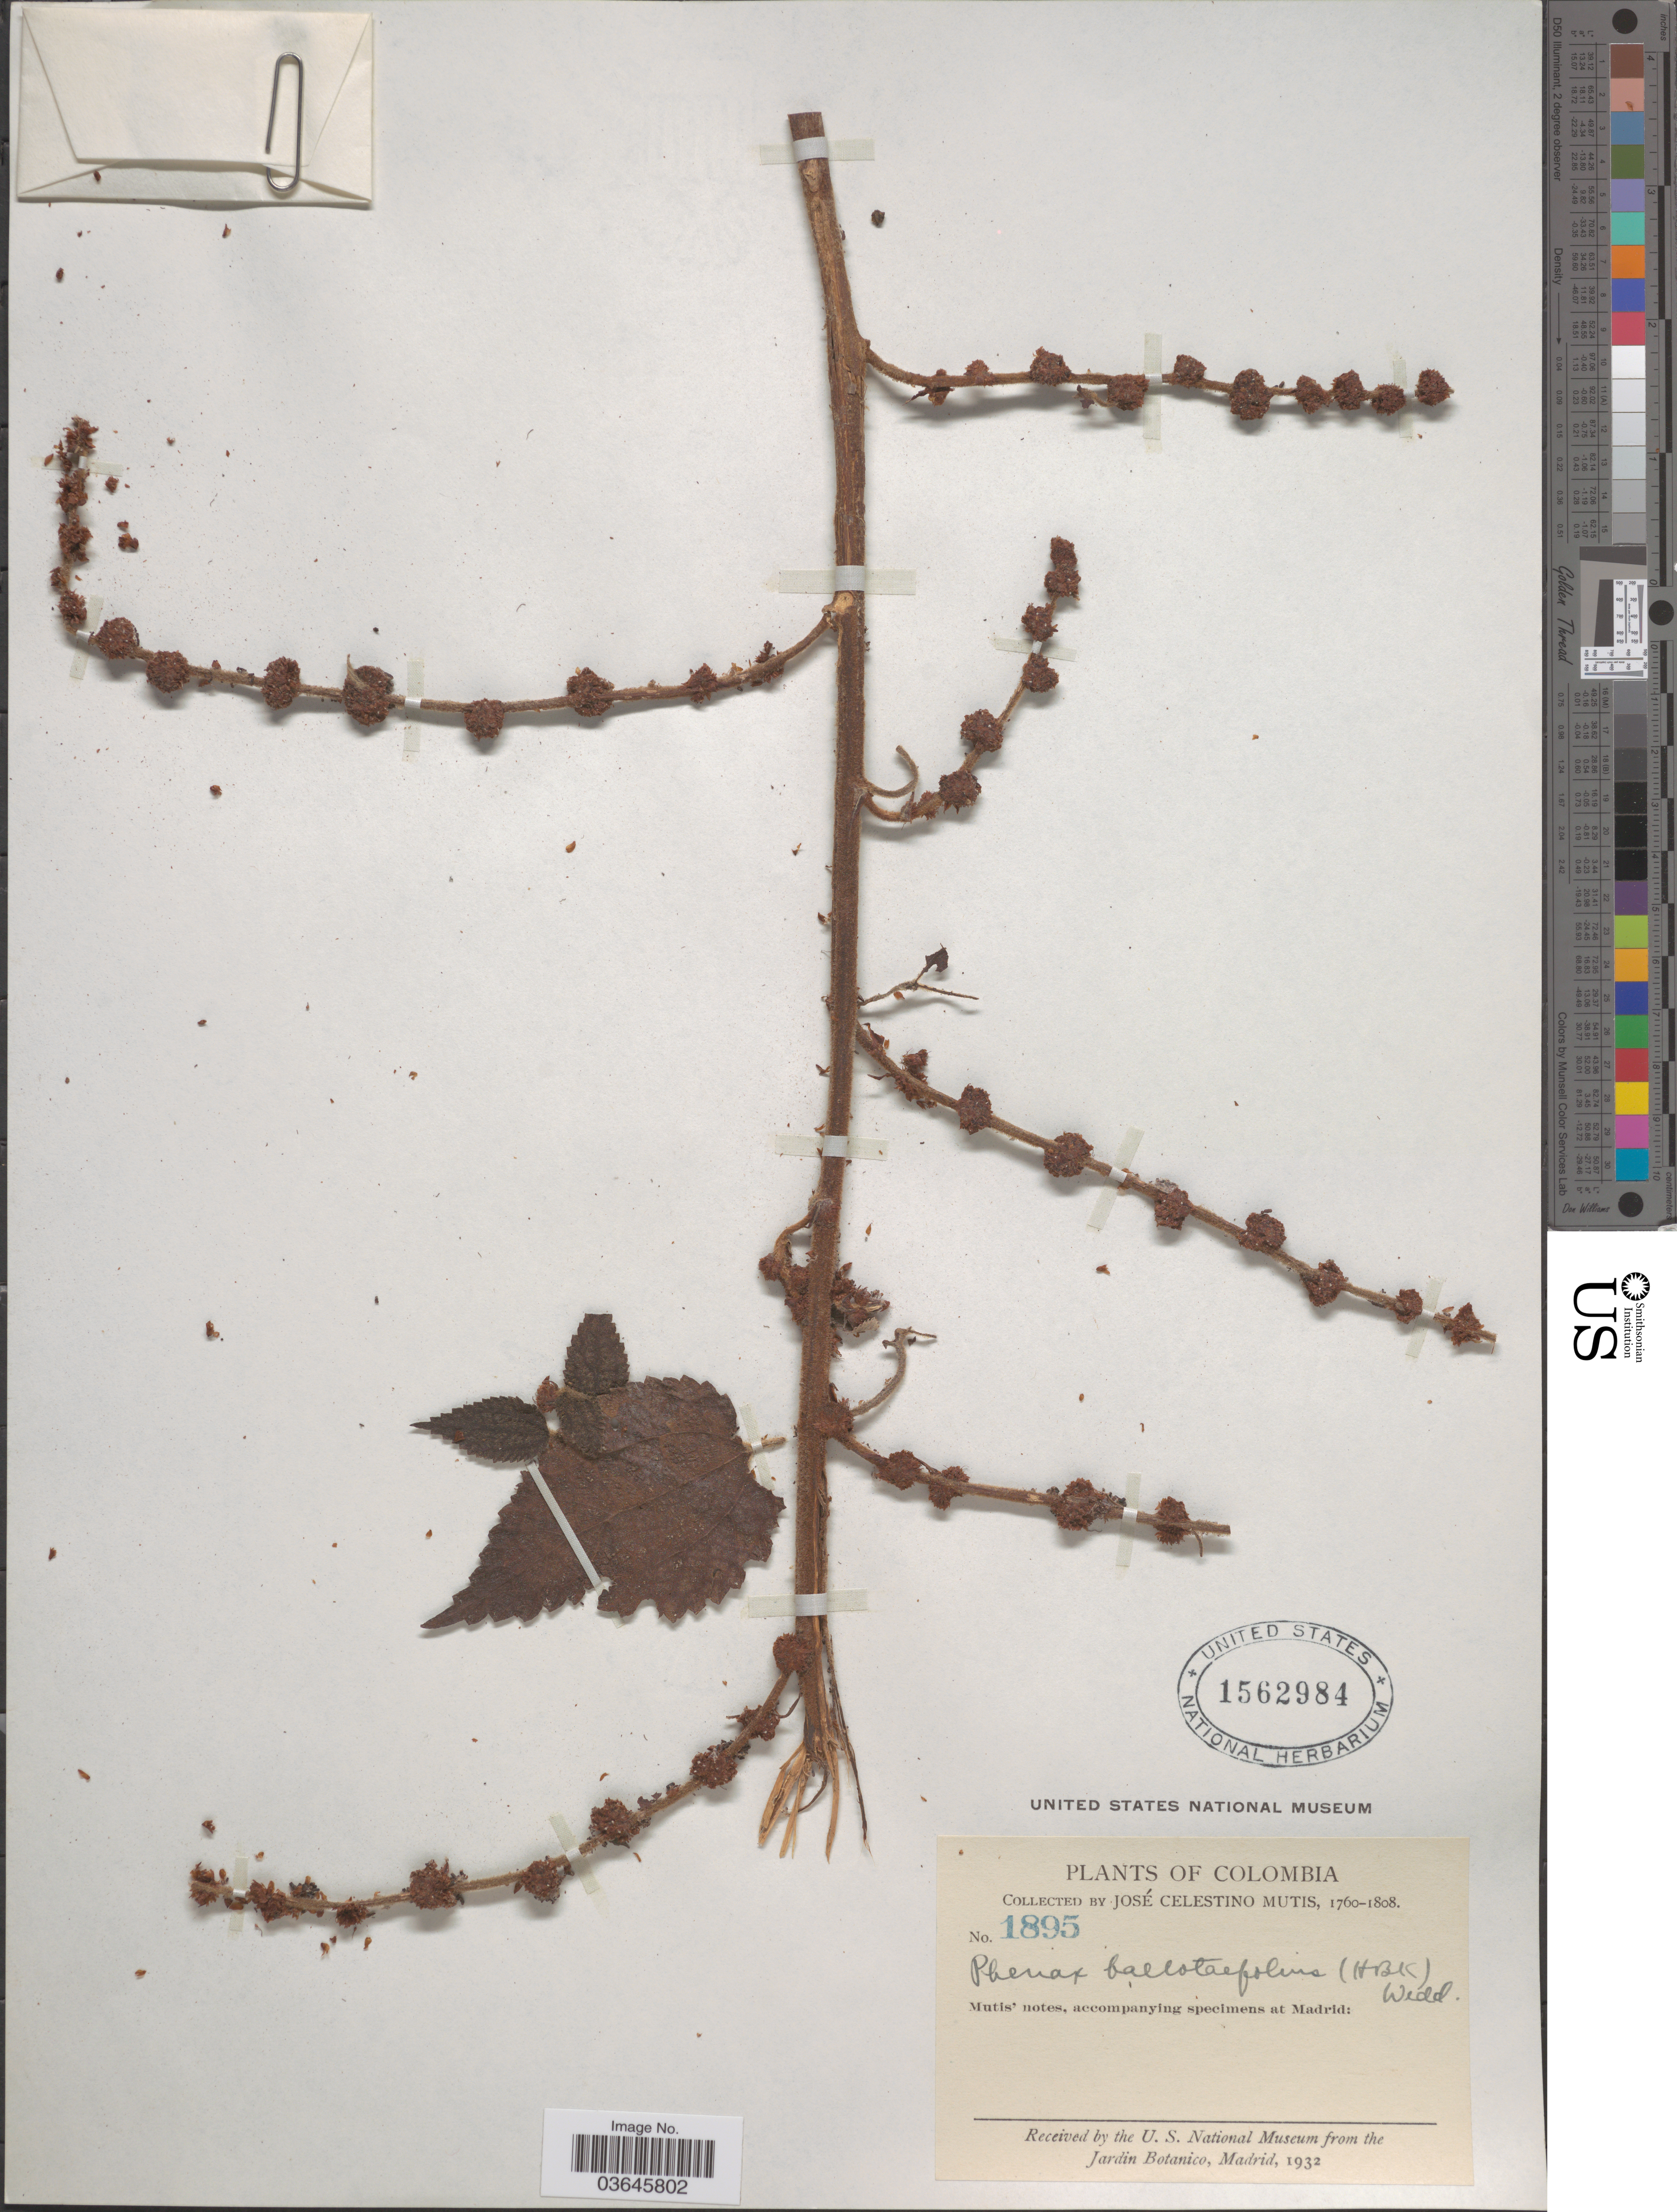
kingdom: Plantae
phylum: Tracheophyta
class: Magnoliopsida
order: Rosales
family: Urticaceae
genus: Phenax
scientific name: Phenax ballotaefolius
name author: (Kunth) Wedd.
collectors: J. C. B. Mutis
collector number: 1895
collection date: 1760/1808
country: Colombia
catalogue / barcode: US 1562984